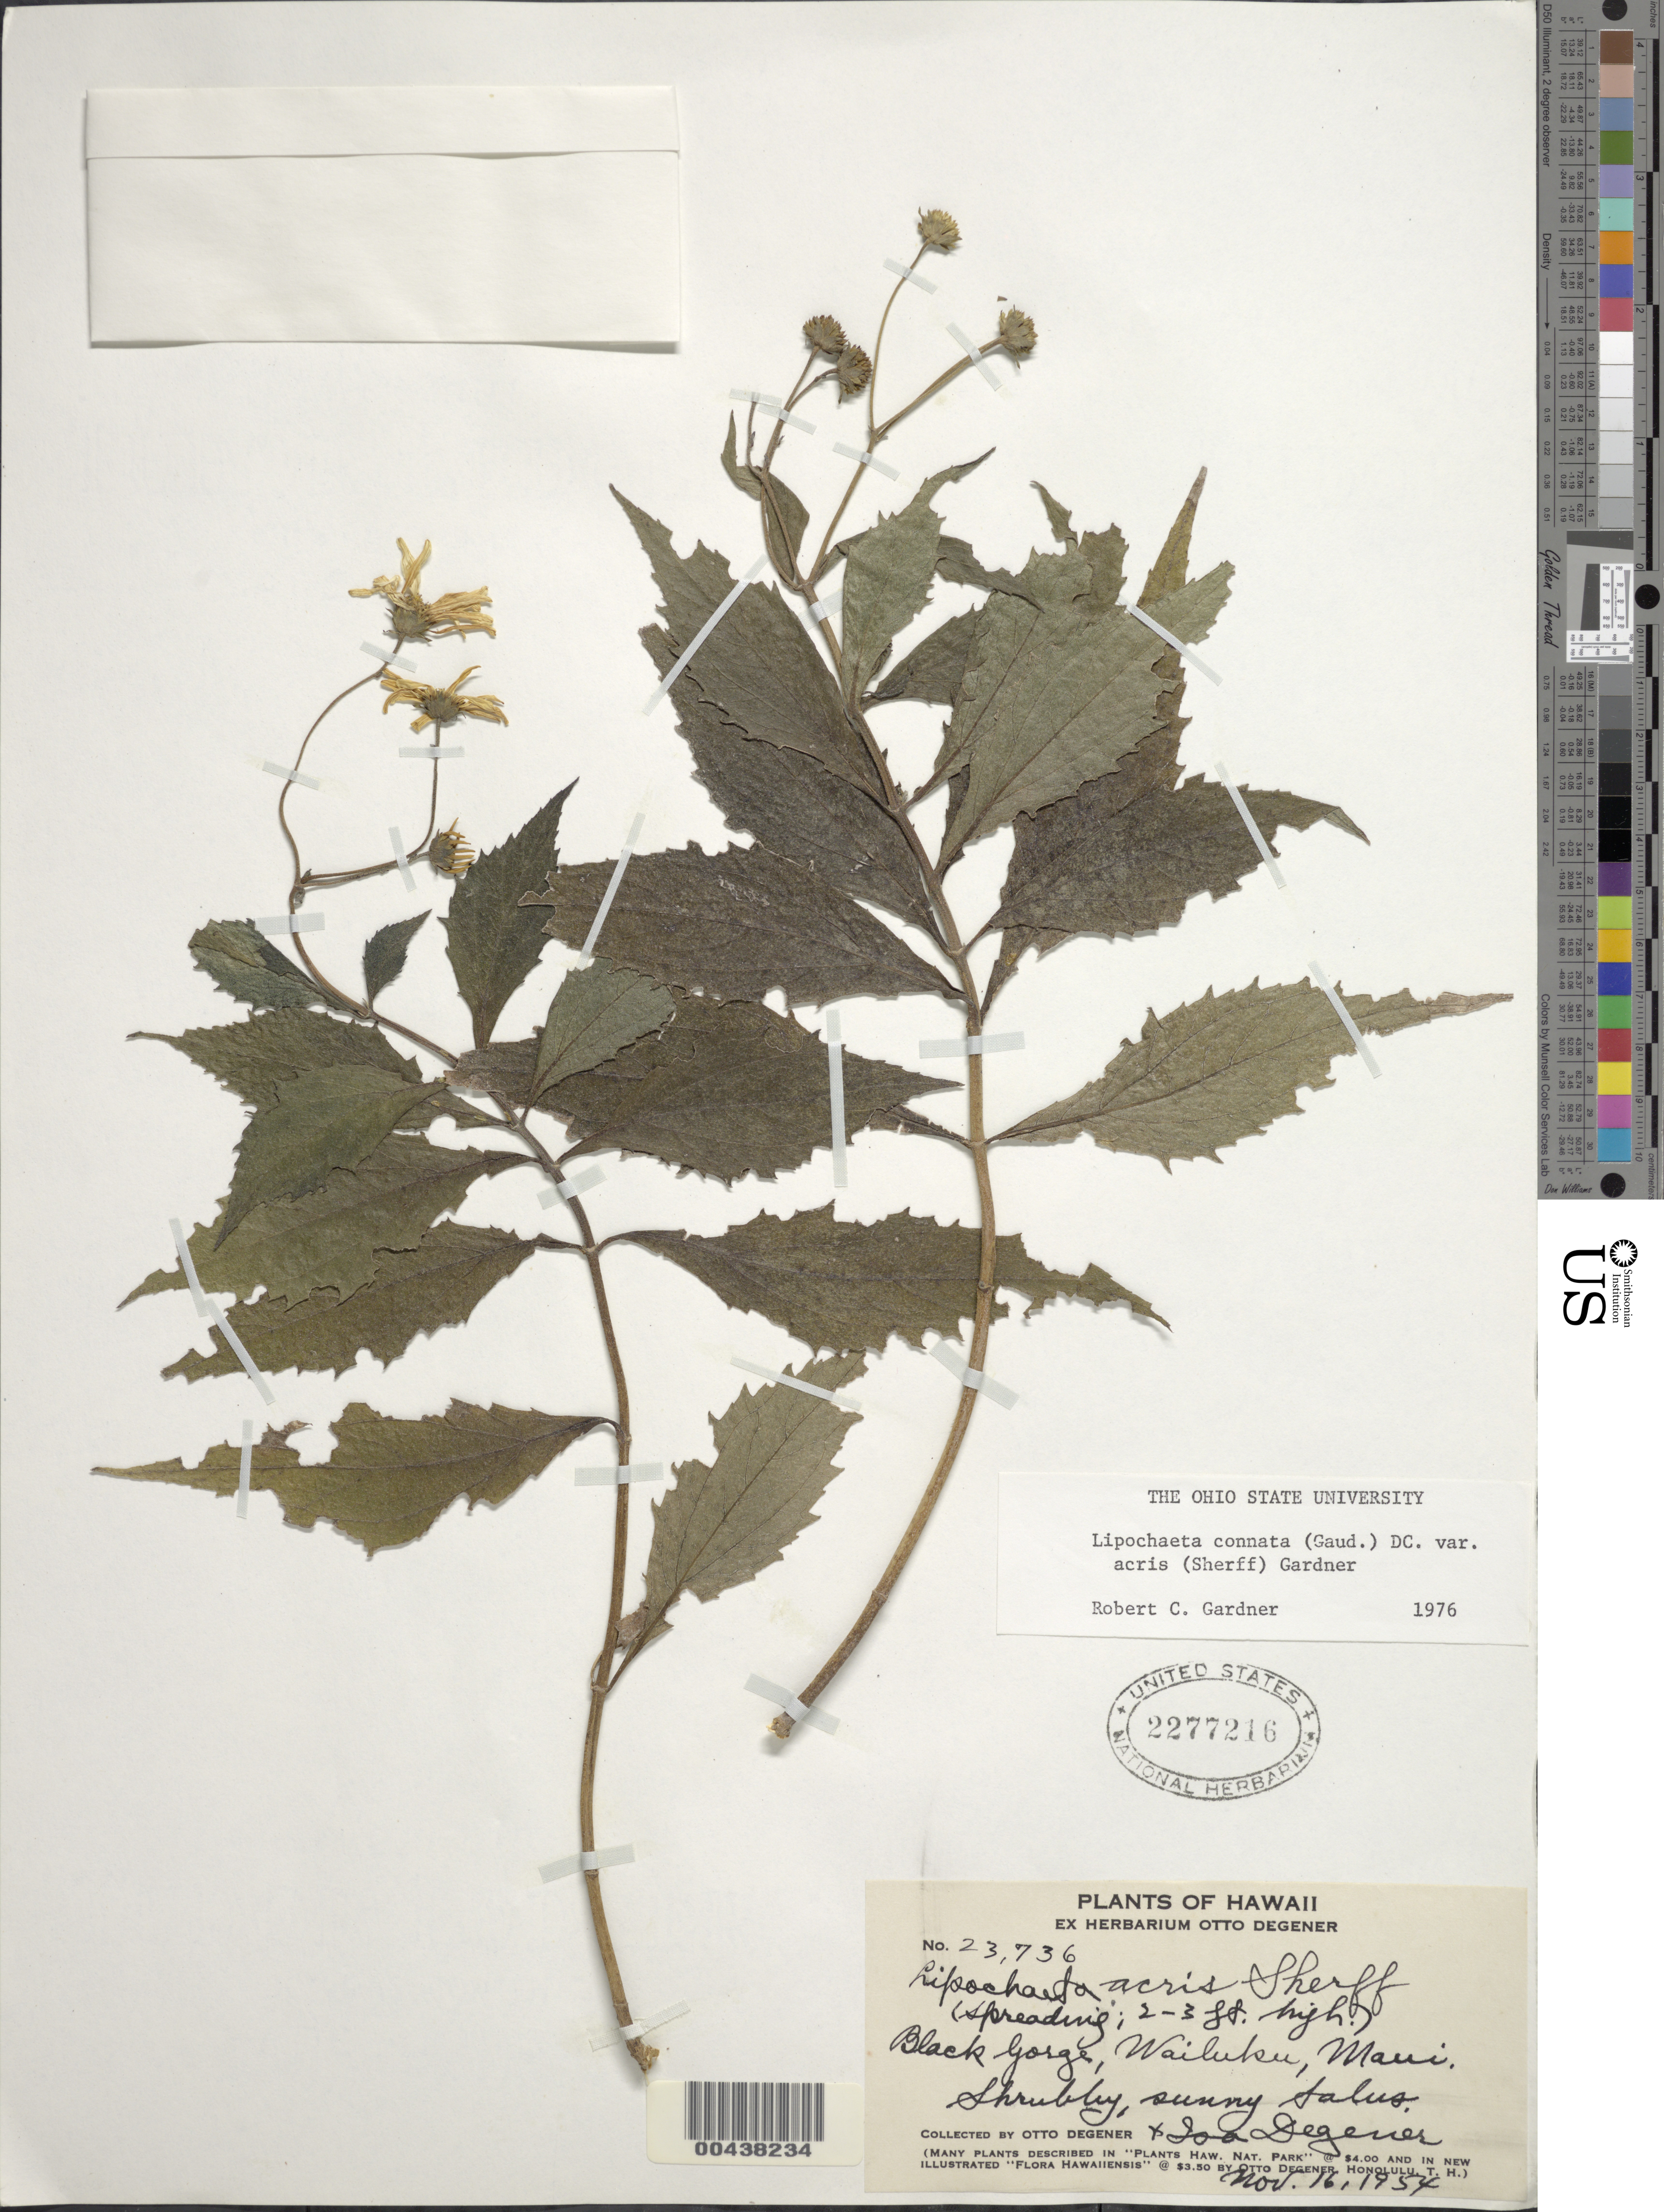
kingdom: Plantae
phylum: Tracheophyta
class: Magnoliopsida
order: Asterales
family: Asteraceae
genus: Lipochaeta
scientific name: Lipochaeta connata subsp. connata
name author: (Gaudich.) DC.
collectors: O. Degener & I. Degener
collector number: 23736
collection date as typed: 16 Nov 1954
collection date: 1954-11-16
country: United States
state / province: Hawaii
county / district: Maui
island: Maui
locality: Black Gorge, Wailuku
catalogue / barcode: US 2277216